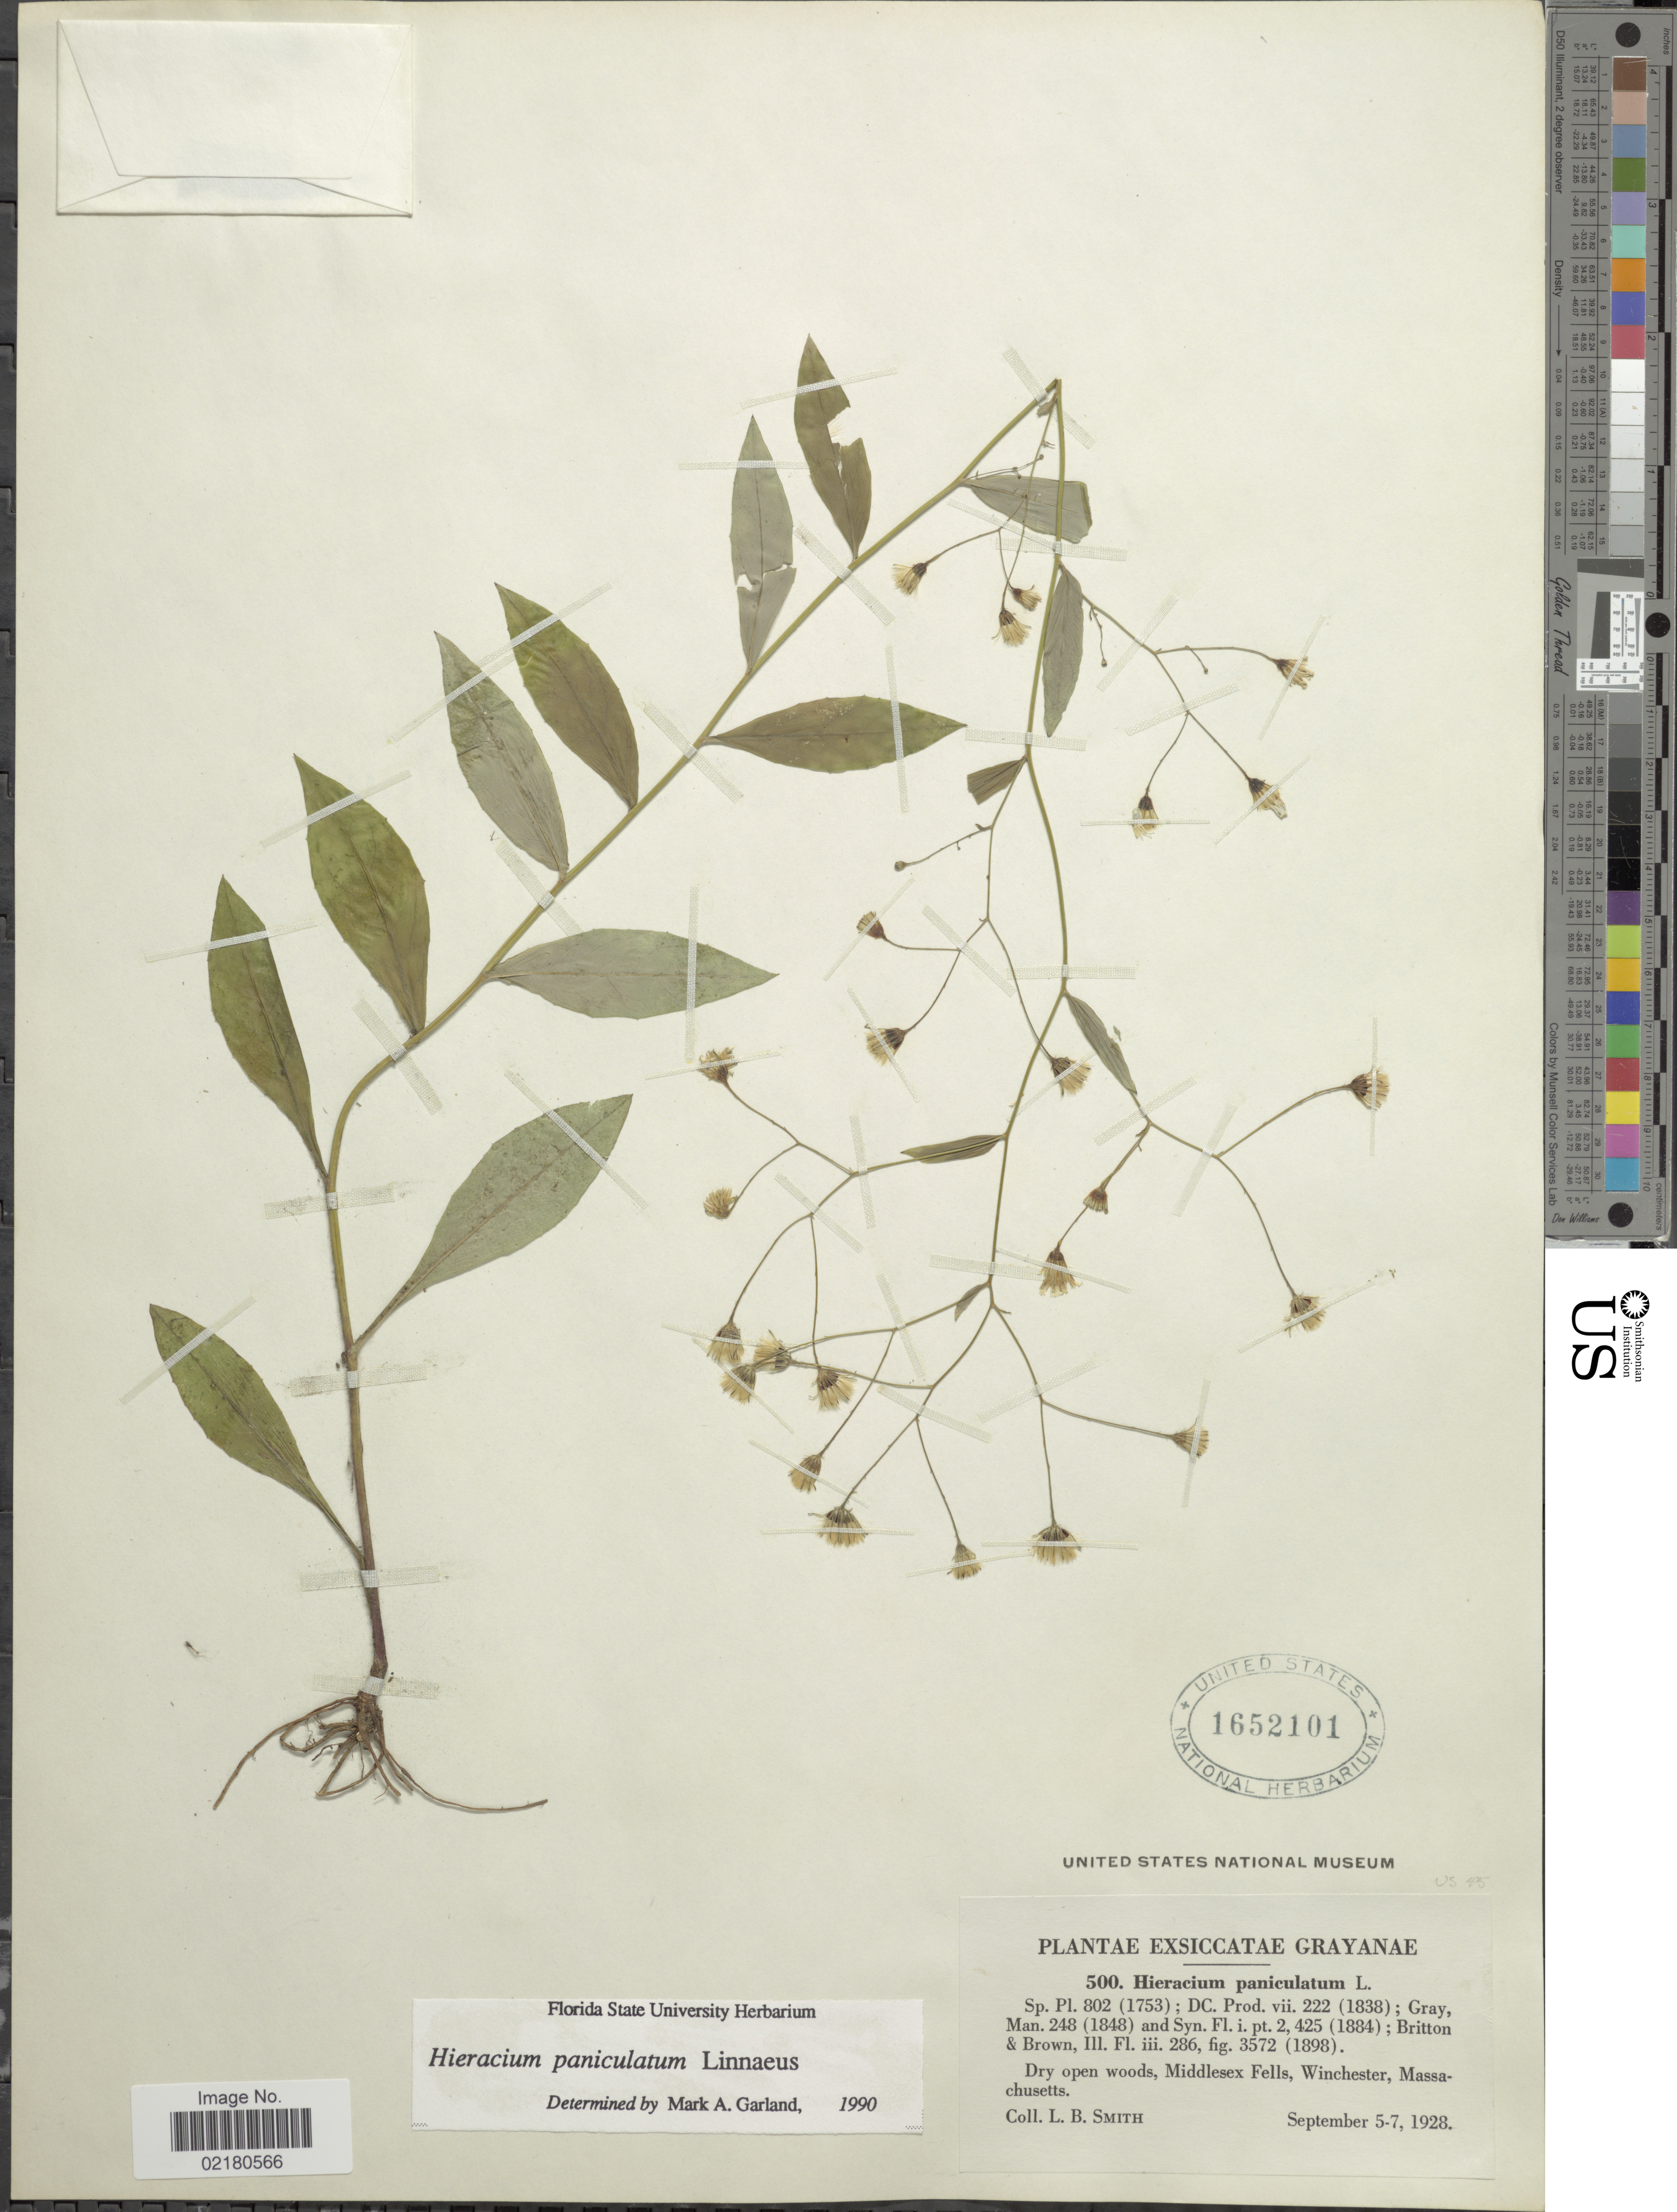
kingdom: Plantae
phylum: Tracheophyta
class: Magnoliopsida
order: Asterales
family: Asteraceae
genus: Hieracium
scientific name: Hieracium paniculatum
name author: L.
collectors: L. Smith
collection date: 1928-09-05/1928-09-07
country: United States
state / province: Massachusetts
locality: Dry open woods, Middlesex Fells, Winchester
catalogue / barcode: US 1652101